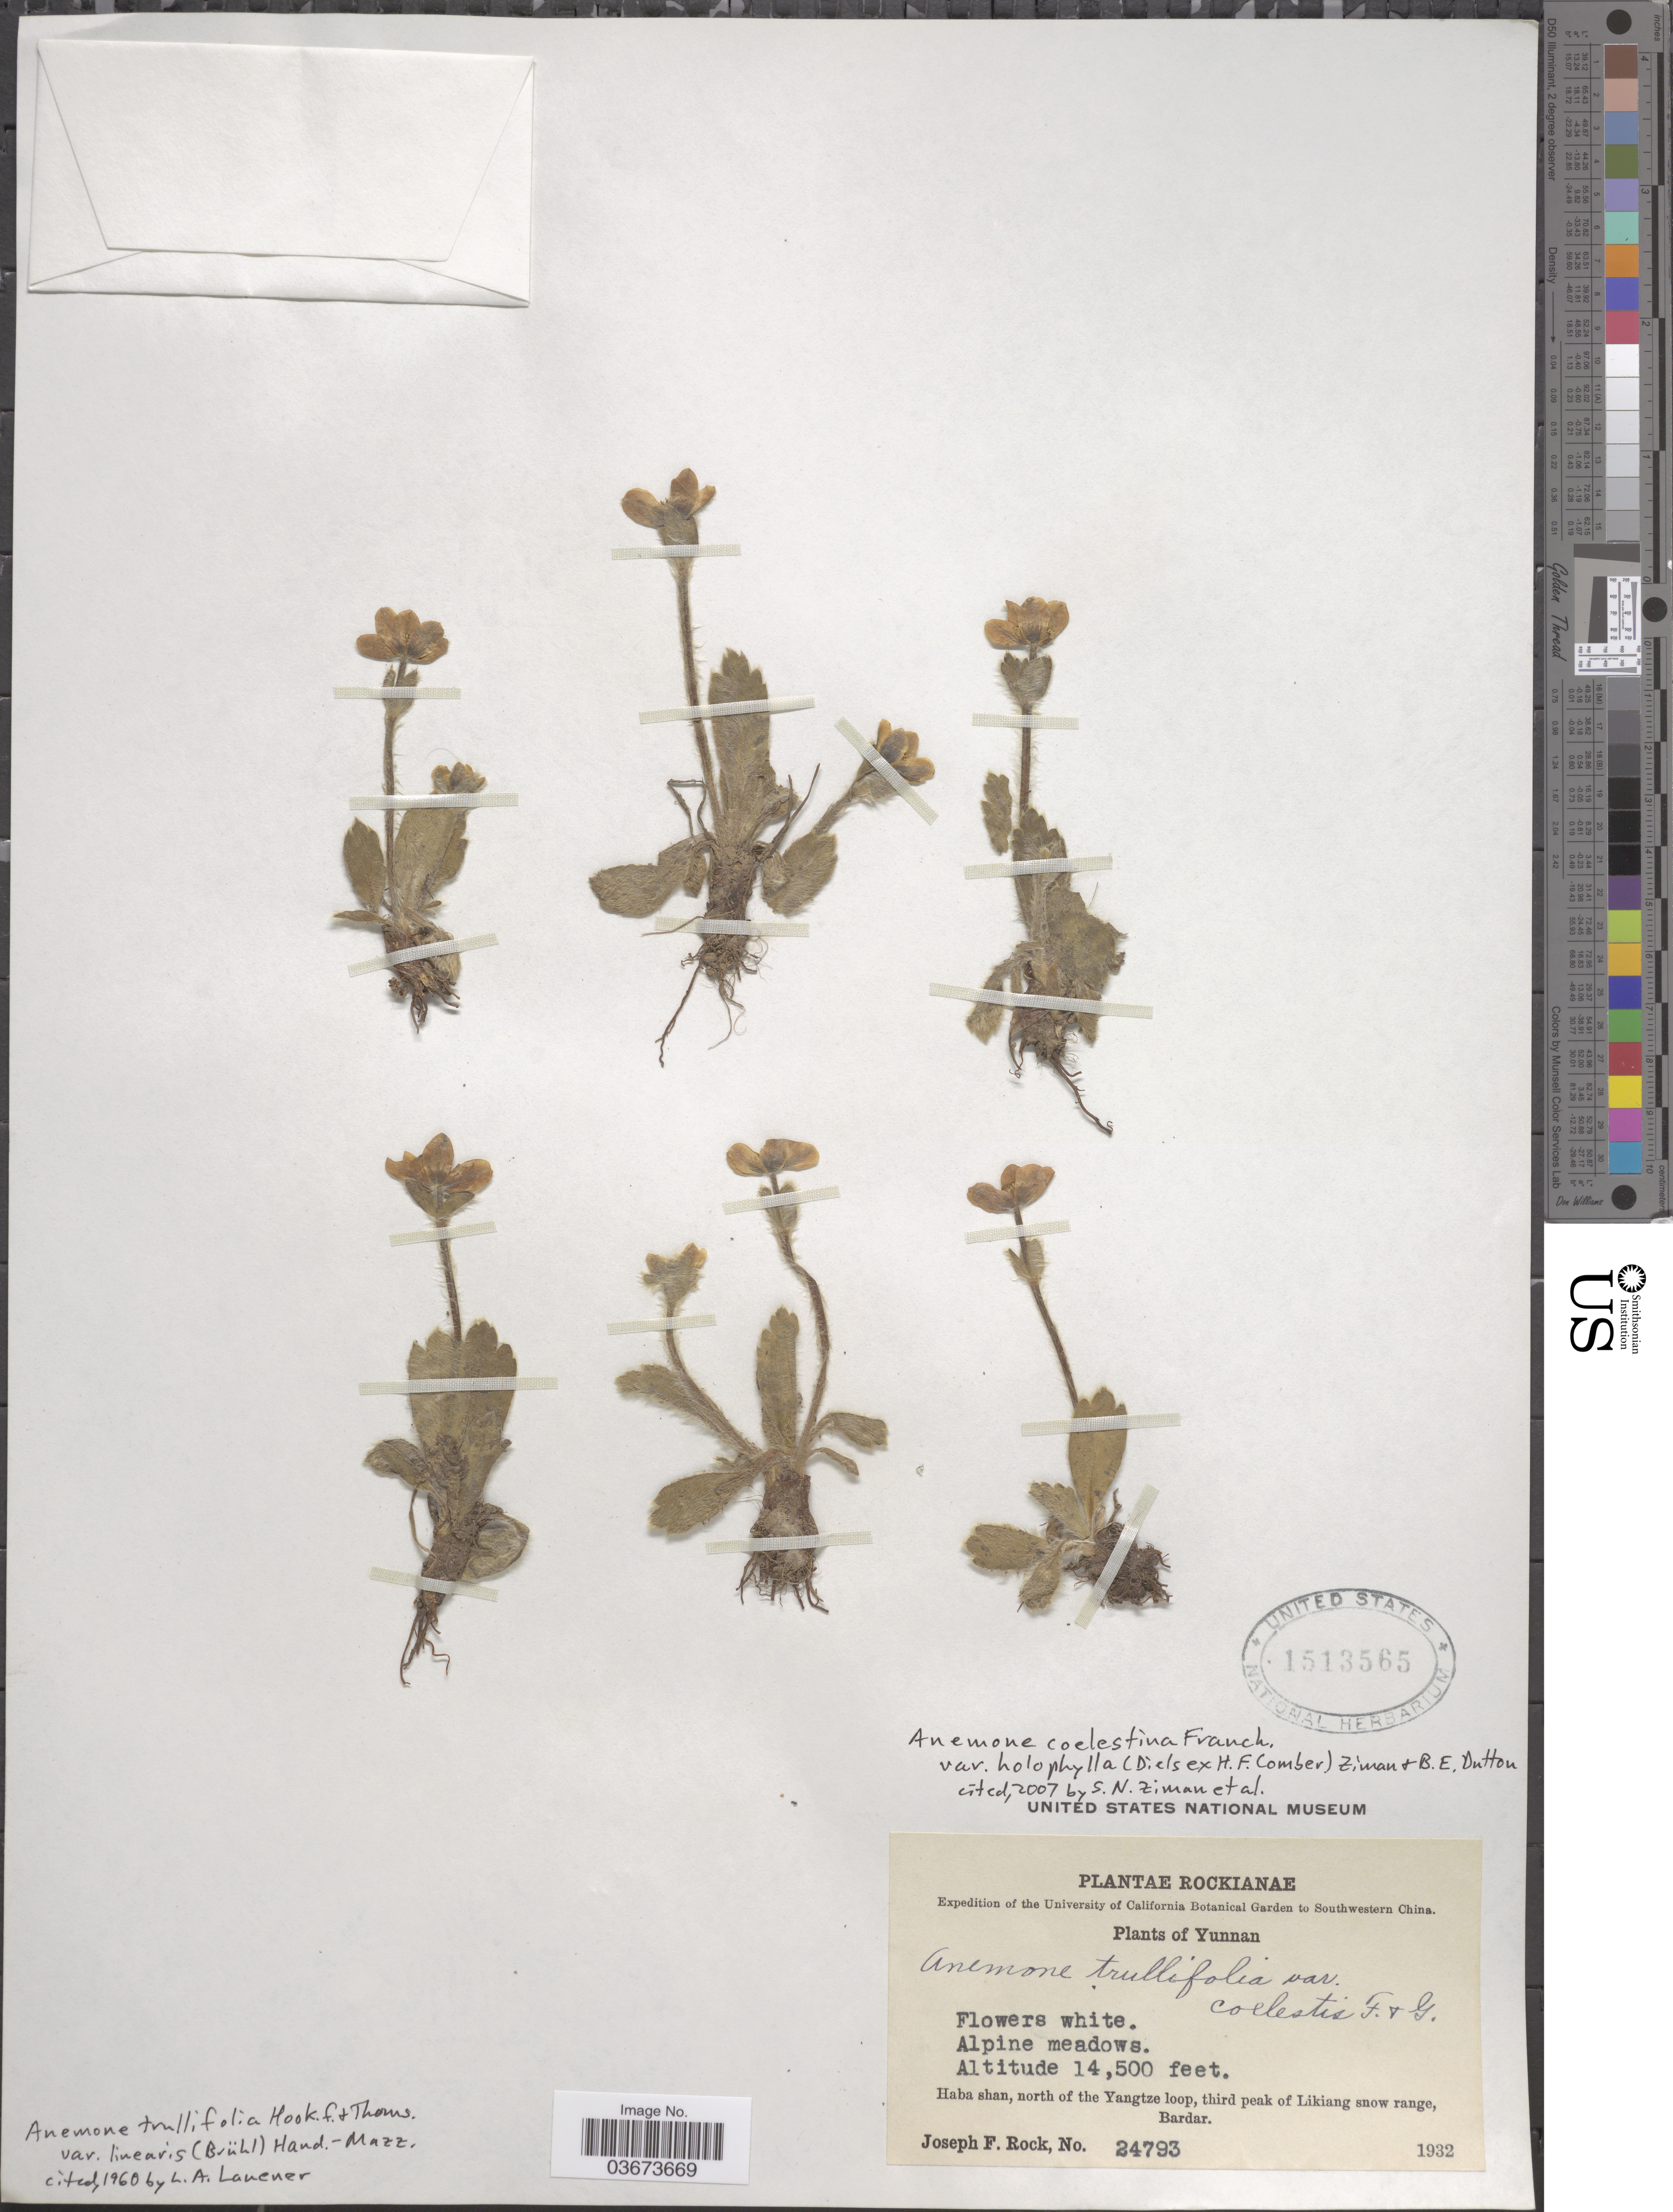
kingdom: Plantae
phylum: Tracheophyta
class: Magnoliopsida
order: Ranunculales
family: Ranunculaceae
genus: Anemone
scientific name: Anemone coelestina var. holophylla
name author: (Diels) Ziman & B.E. Dutton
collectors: J. F. Rock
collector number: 24793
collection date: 1932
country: China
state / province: Yunnan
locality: Southwestern China. Haba shan, north of the Yangtze loop, third peak of Likiang snow range, Bardar.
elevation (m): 4420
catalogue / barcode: US 1513565